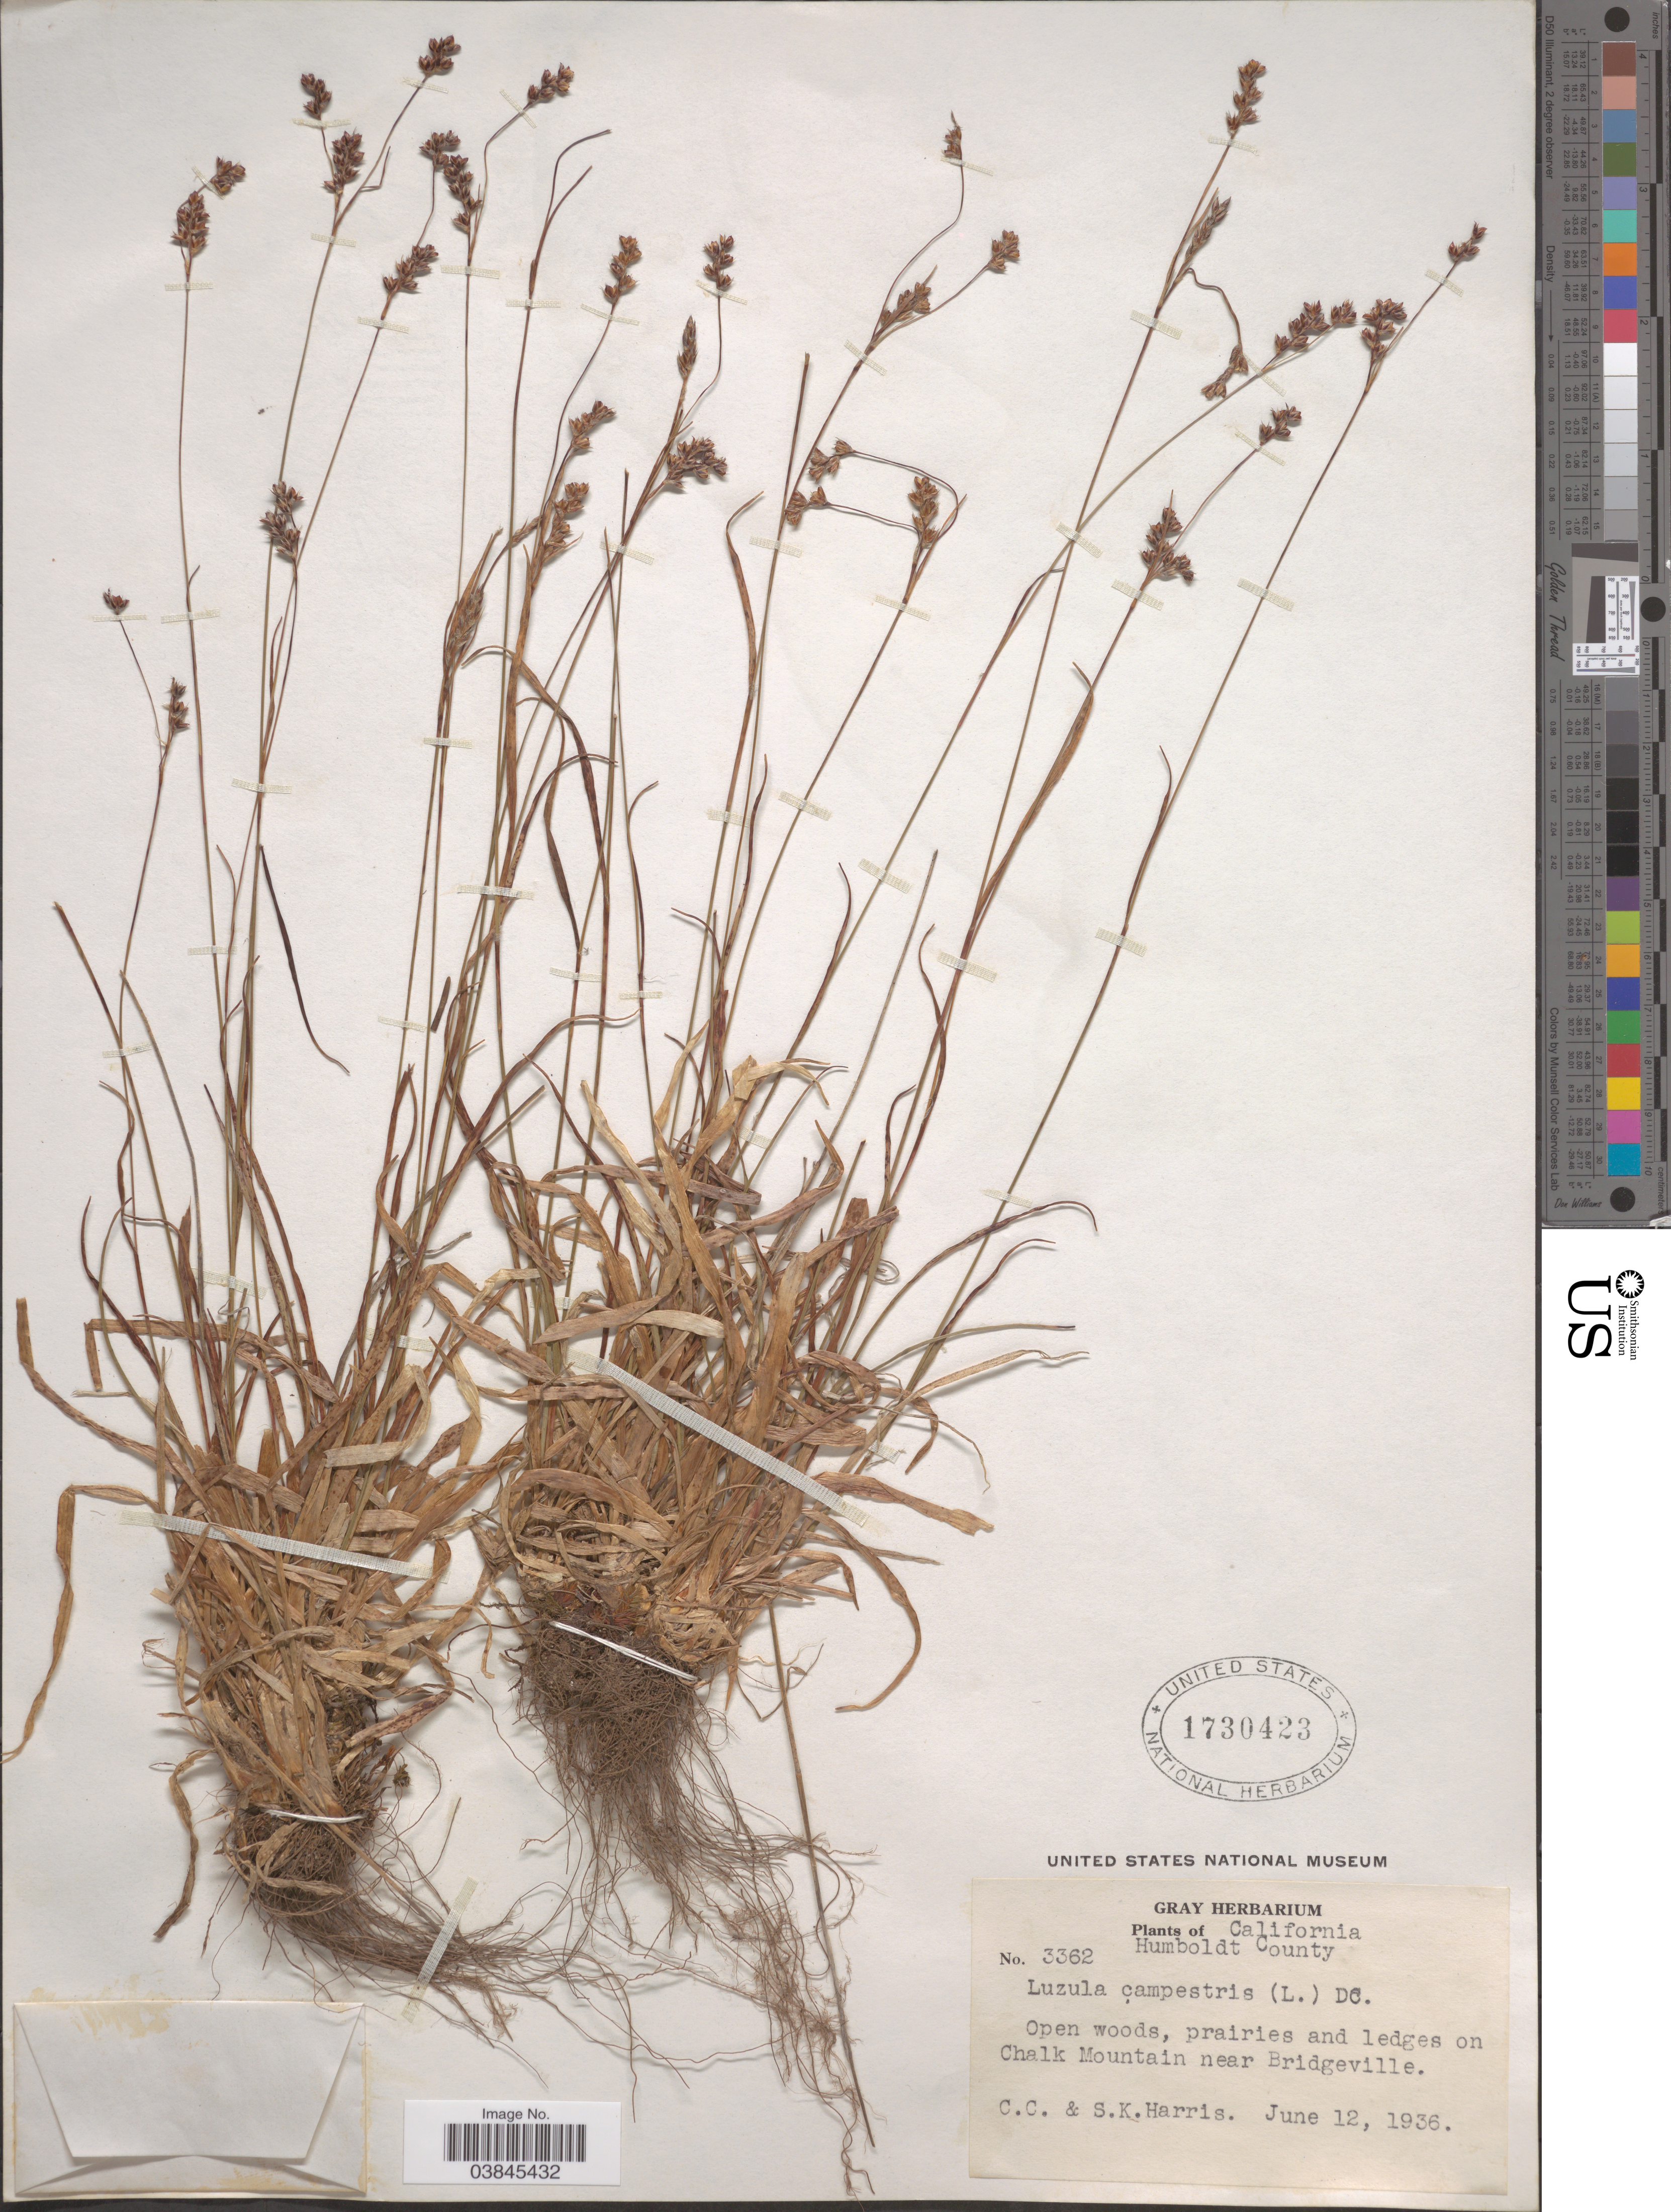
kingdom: Plantae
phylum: Tracheophyta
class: Liliopsida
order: Poales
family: Juncaceae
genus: Luzula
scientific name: Luzula campestris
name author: (L.) DC.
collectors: C. C. Harris & S. K. Harris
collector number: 3362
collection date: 1936-06-12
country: United States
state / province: California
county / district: Humboldt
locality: Humboldt County. Prairies and ledges on Chalk Mountain near Bridgeville.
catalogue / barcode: US 1730423